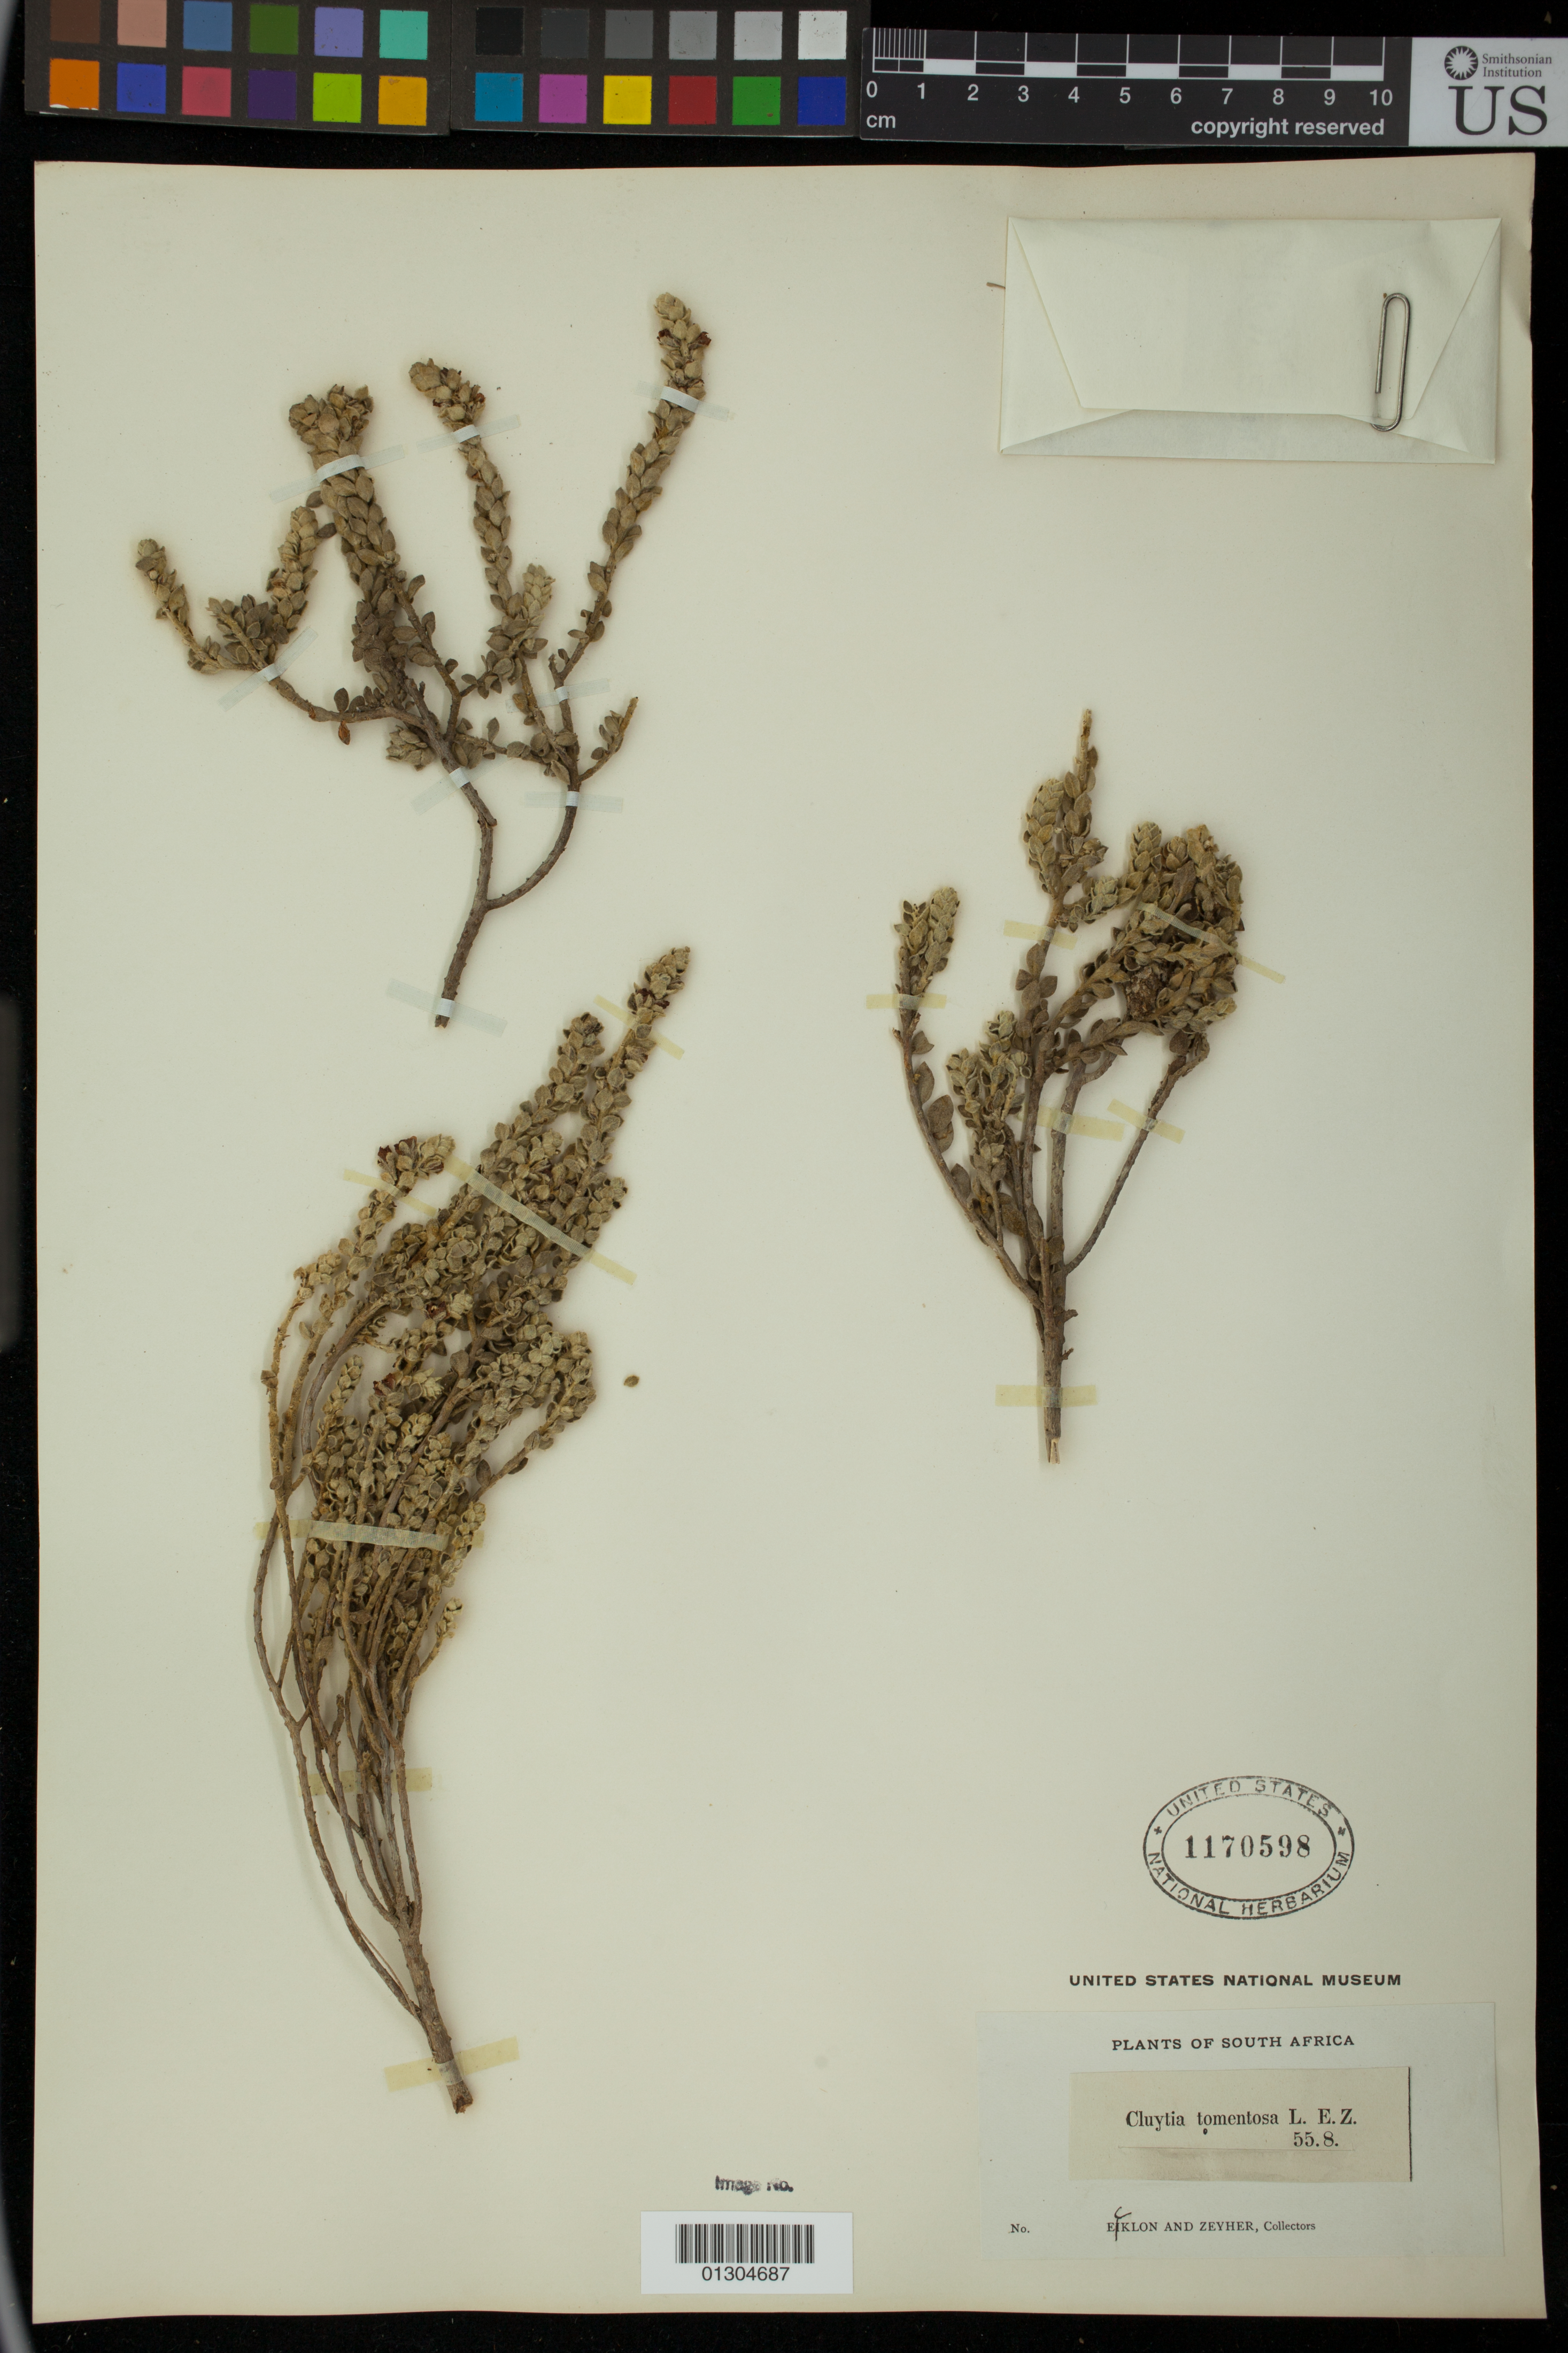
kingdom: Plantae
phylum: Tracheophyta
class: Magnoliopsida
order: Malpighiales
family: Peraceae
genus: Clutia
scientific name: Clutia tomentosa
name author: L.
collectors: -. Ecklon & -. Zeyher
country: South Africa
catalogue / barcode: US 1170598